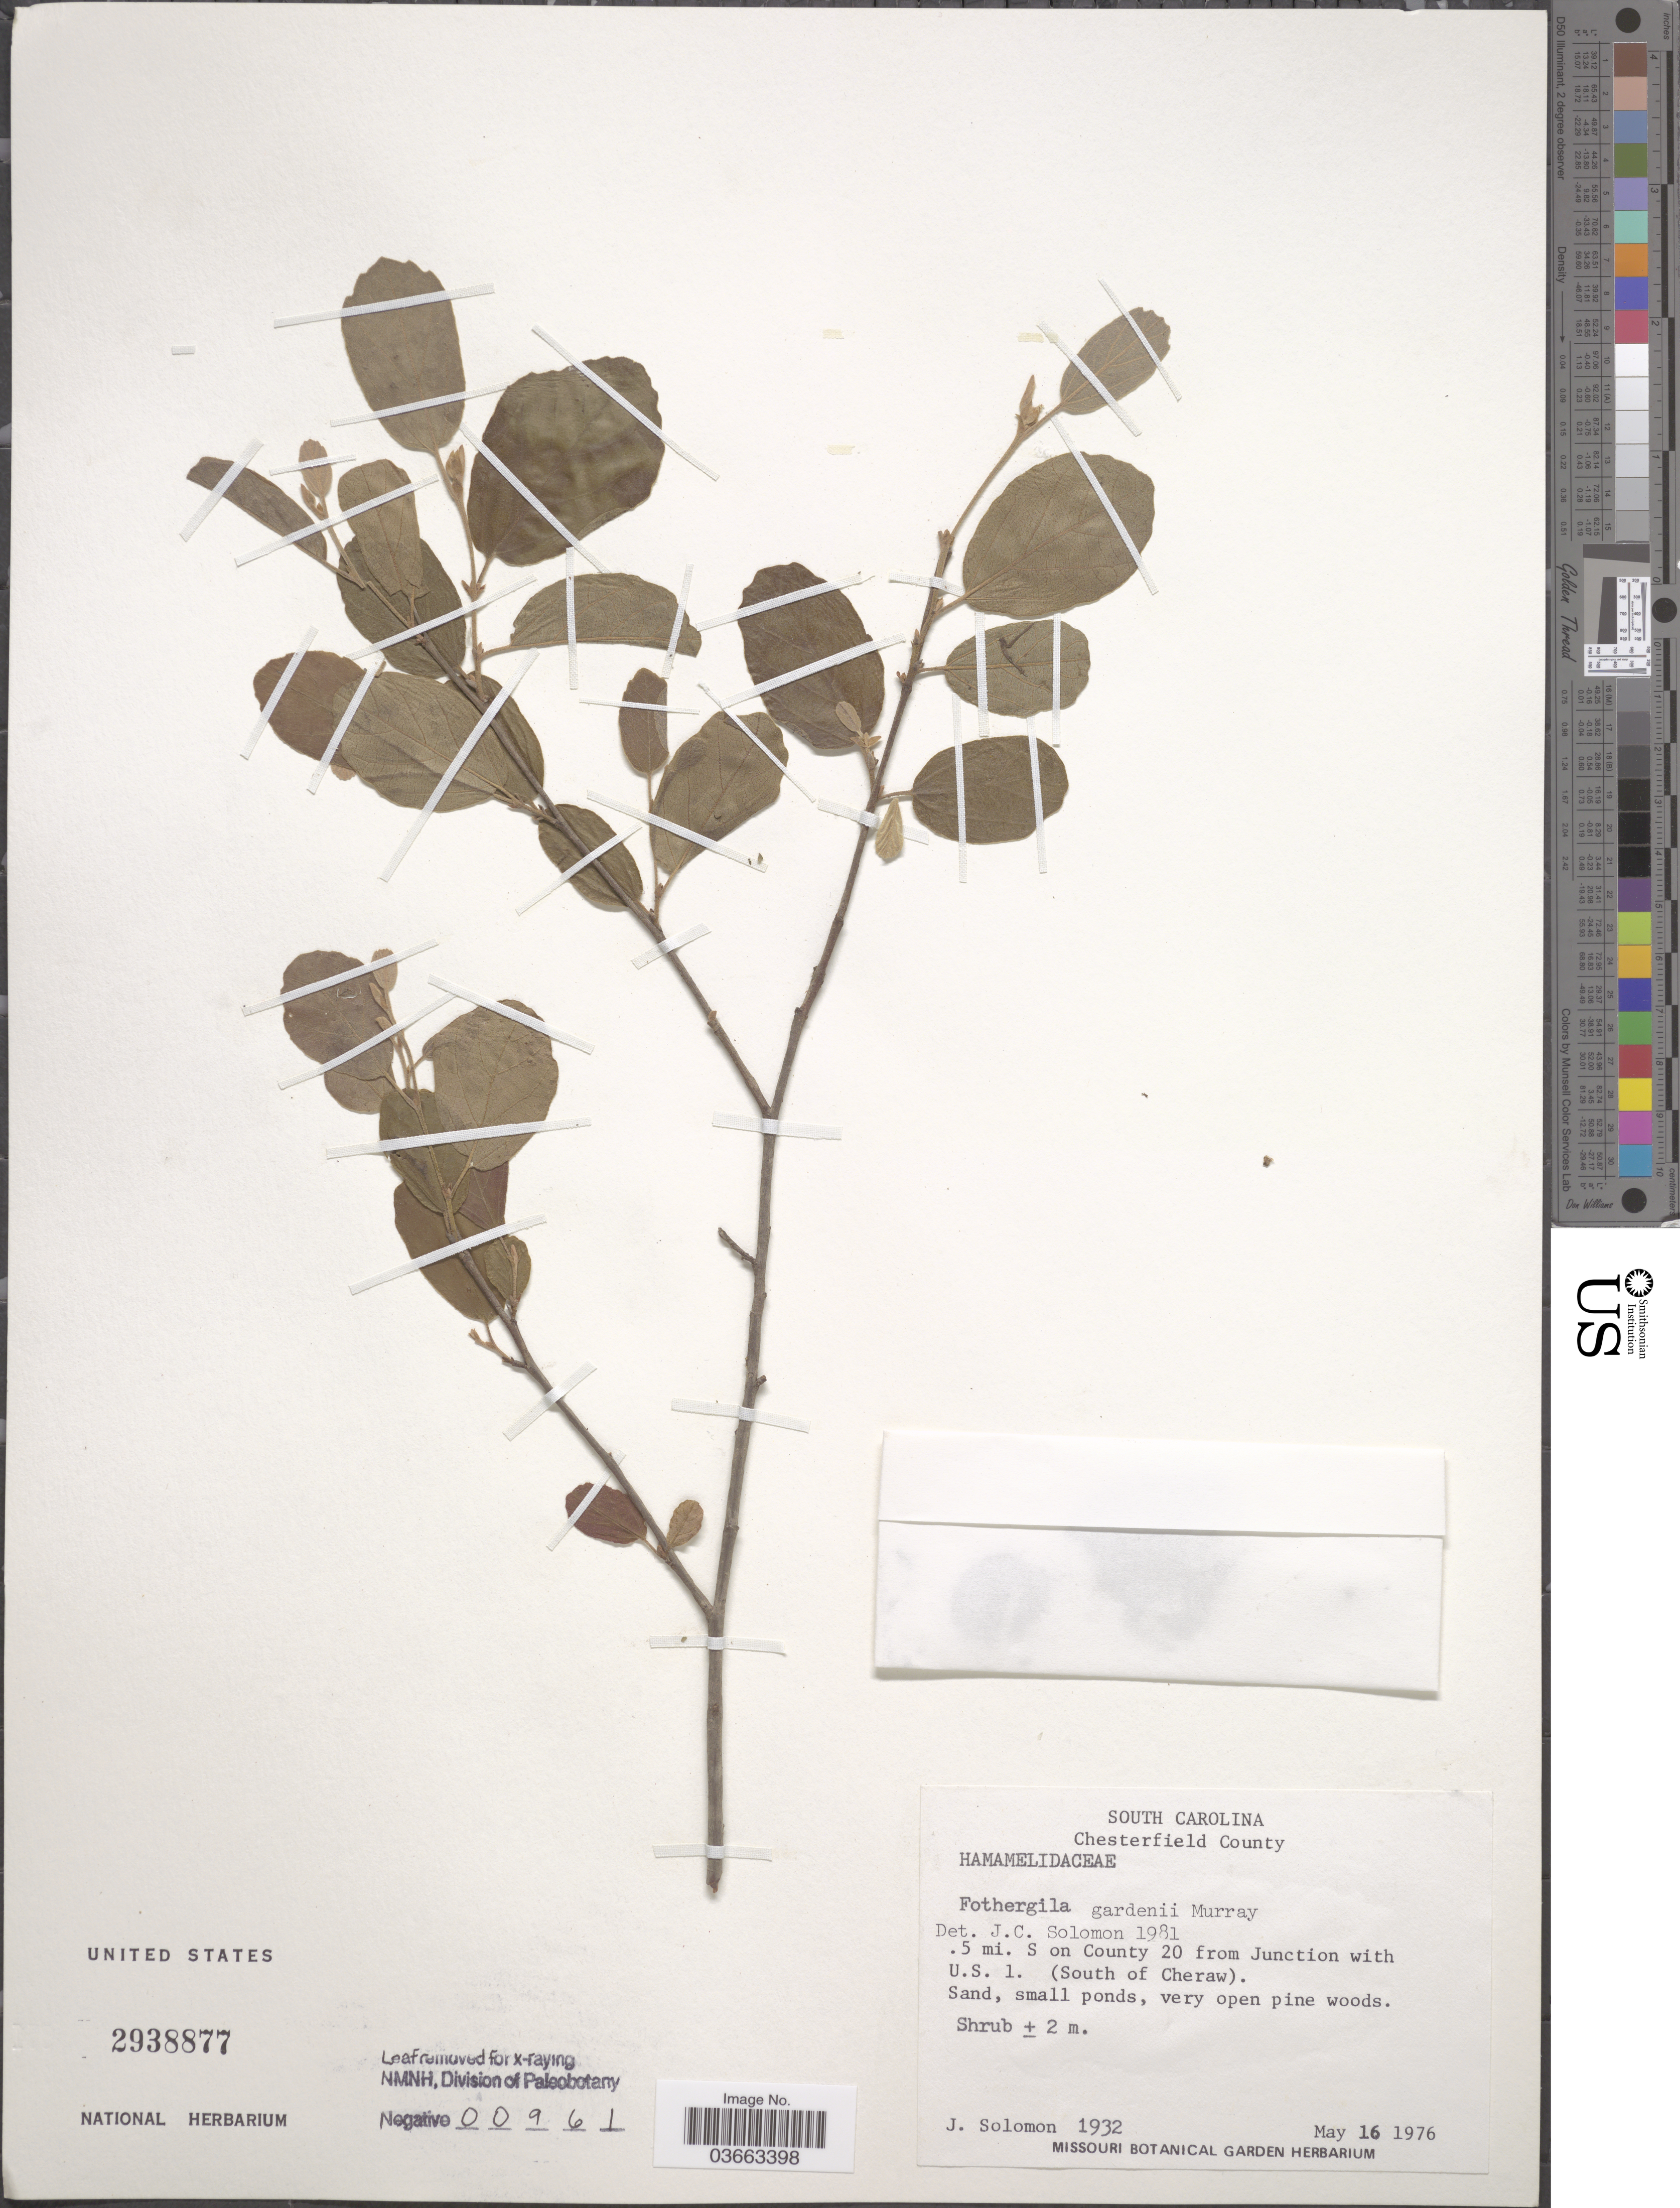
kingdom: Plantae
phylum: Tracheophyta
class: Magnoliopsida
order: Saxifragales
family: Hamamelidaceae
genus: Fothergilla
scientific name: Fothergilla gardenii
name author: L.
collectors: J. Solomon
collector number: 1932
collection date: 1976-05-16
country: United States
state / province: South Carolina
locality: Chesterfield County. 5 mi. S on County 20 from Junction with U.S. 1 (South of Cheraw).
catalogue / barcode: US 3938877